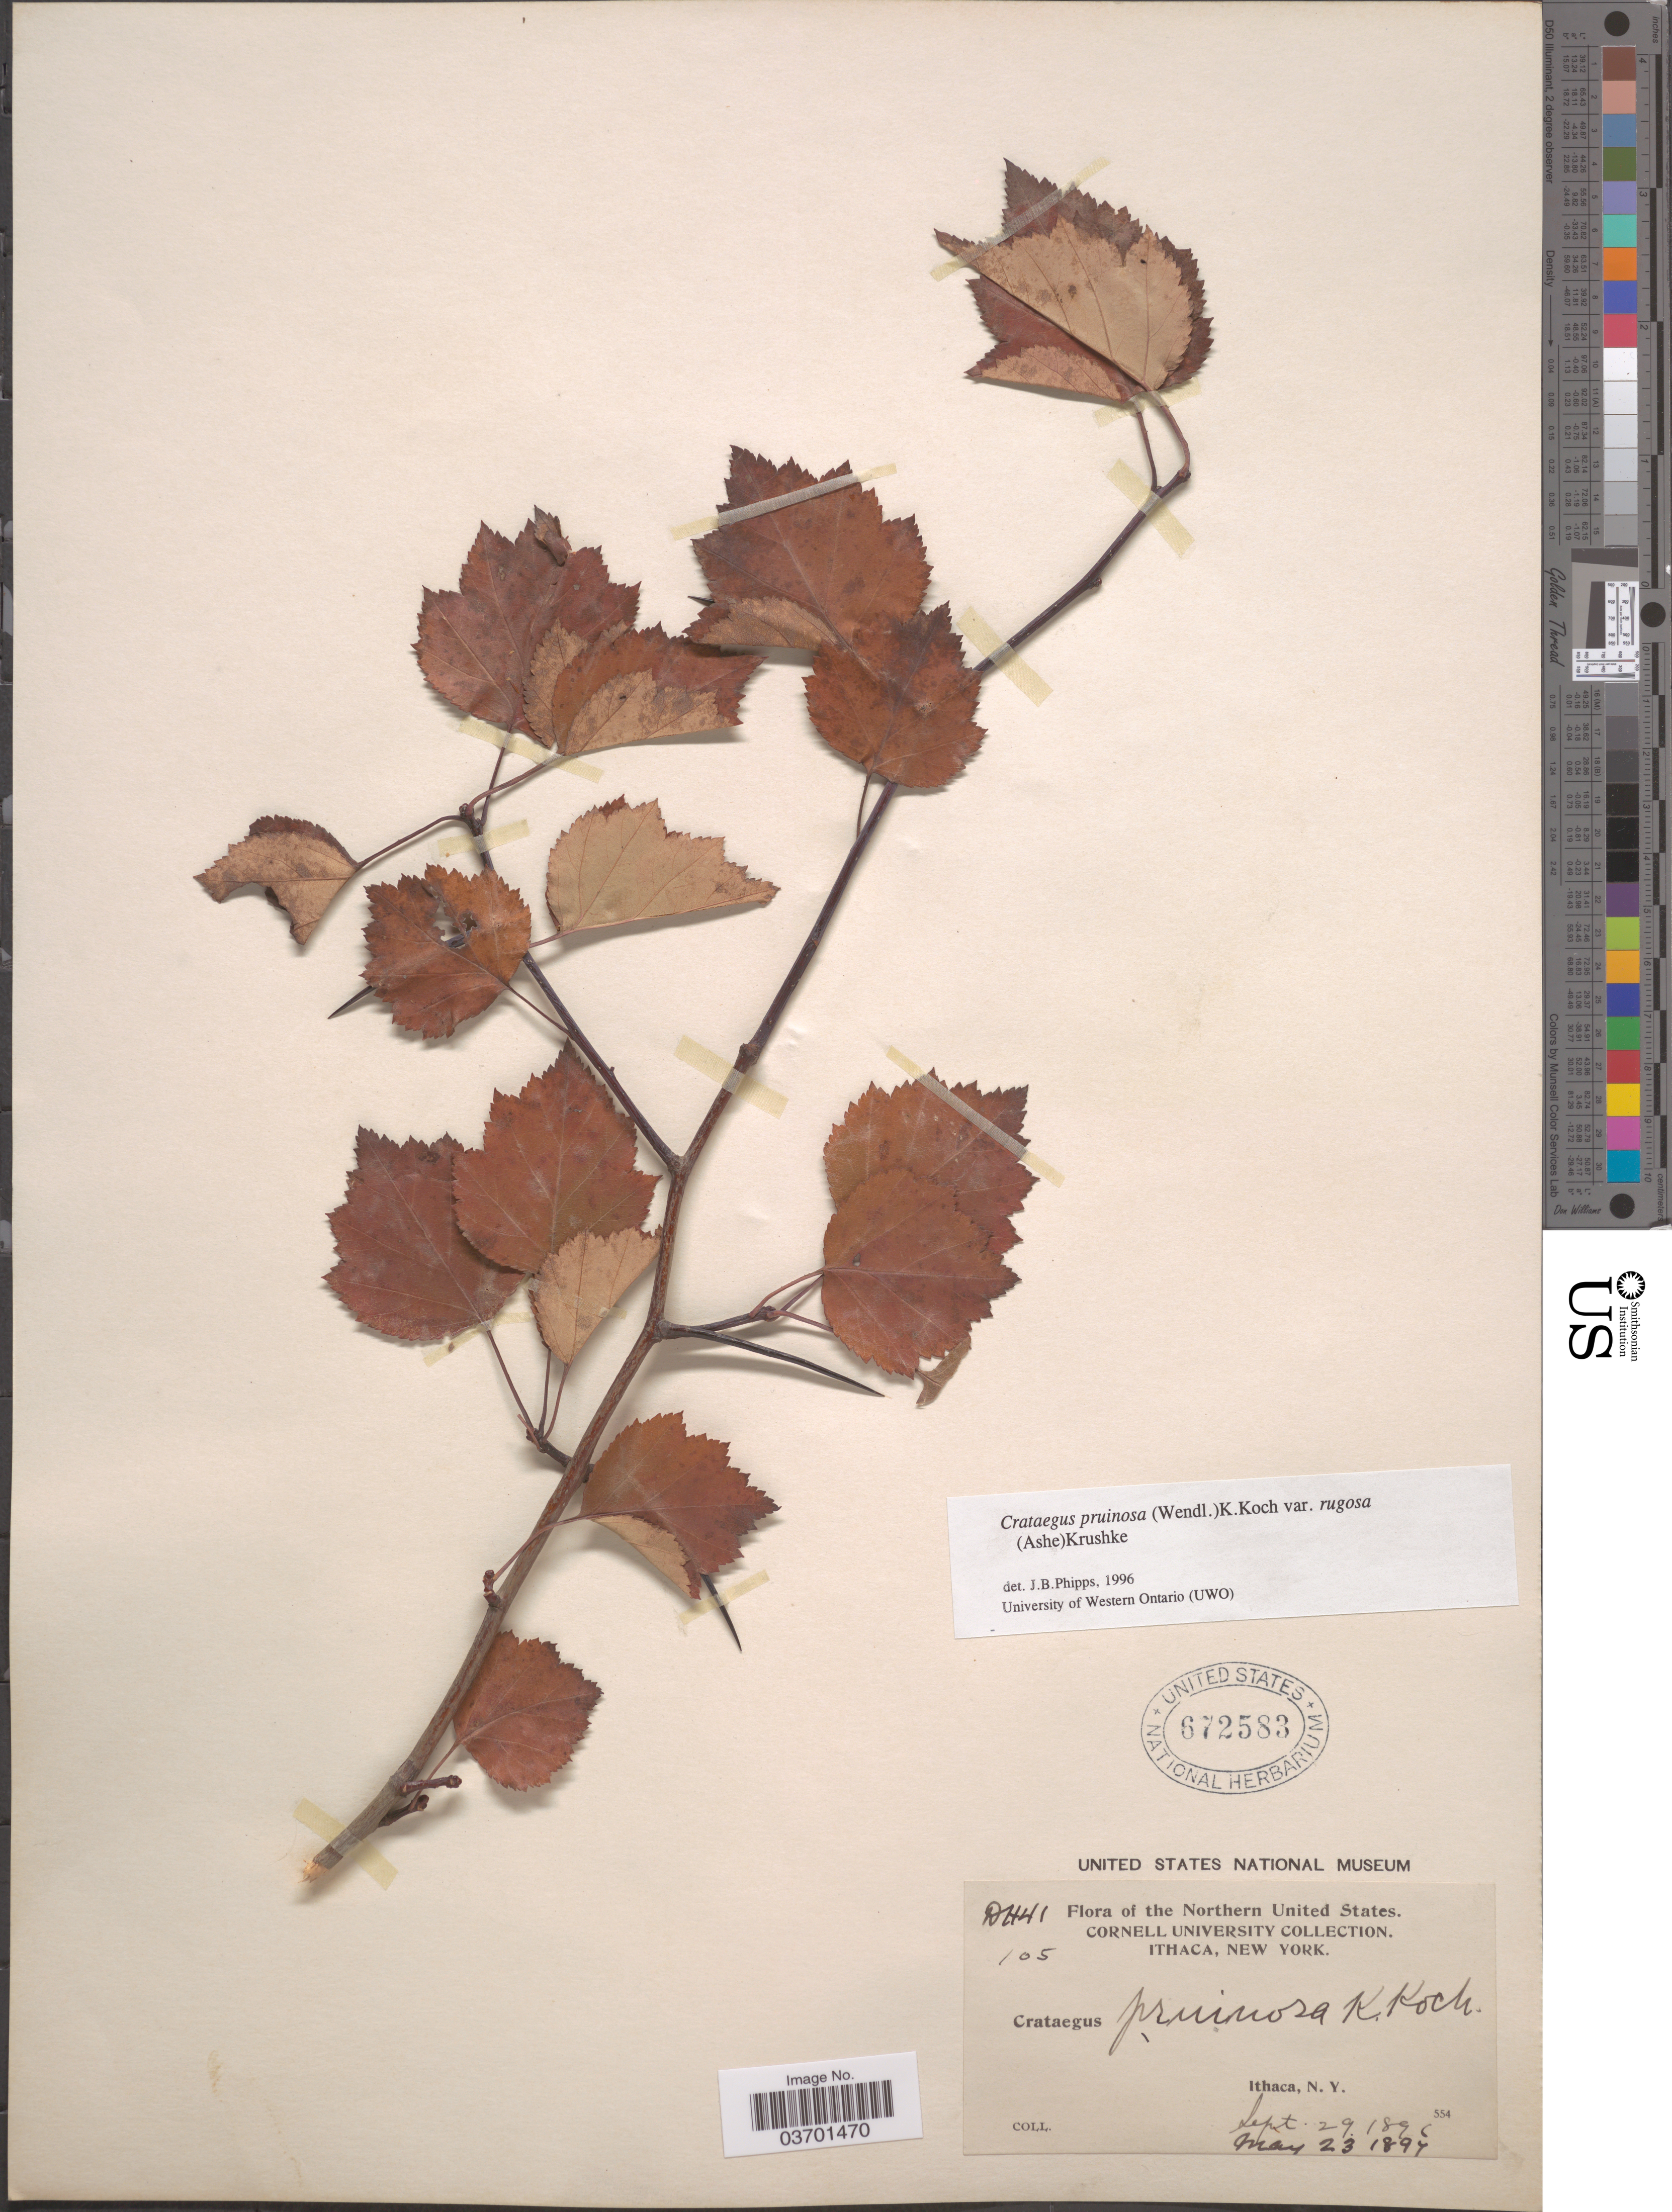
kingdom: Plantae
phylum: Tracheophyta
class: Magnoliopsida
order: Rosales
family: Rosaceae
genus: Crataegus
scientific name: Crataegus pruinosa var. rugosa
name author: (Ashe) Kruschke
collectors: Cornell University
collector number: DH41/105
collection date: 1896-09-29/1897-05-23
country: United States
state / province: New York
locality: The Northern United States. Ithaca.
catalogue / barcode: US 672583